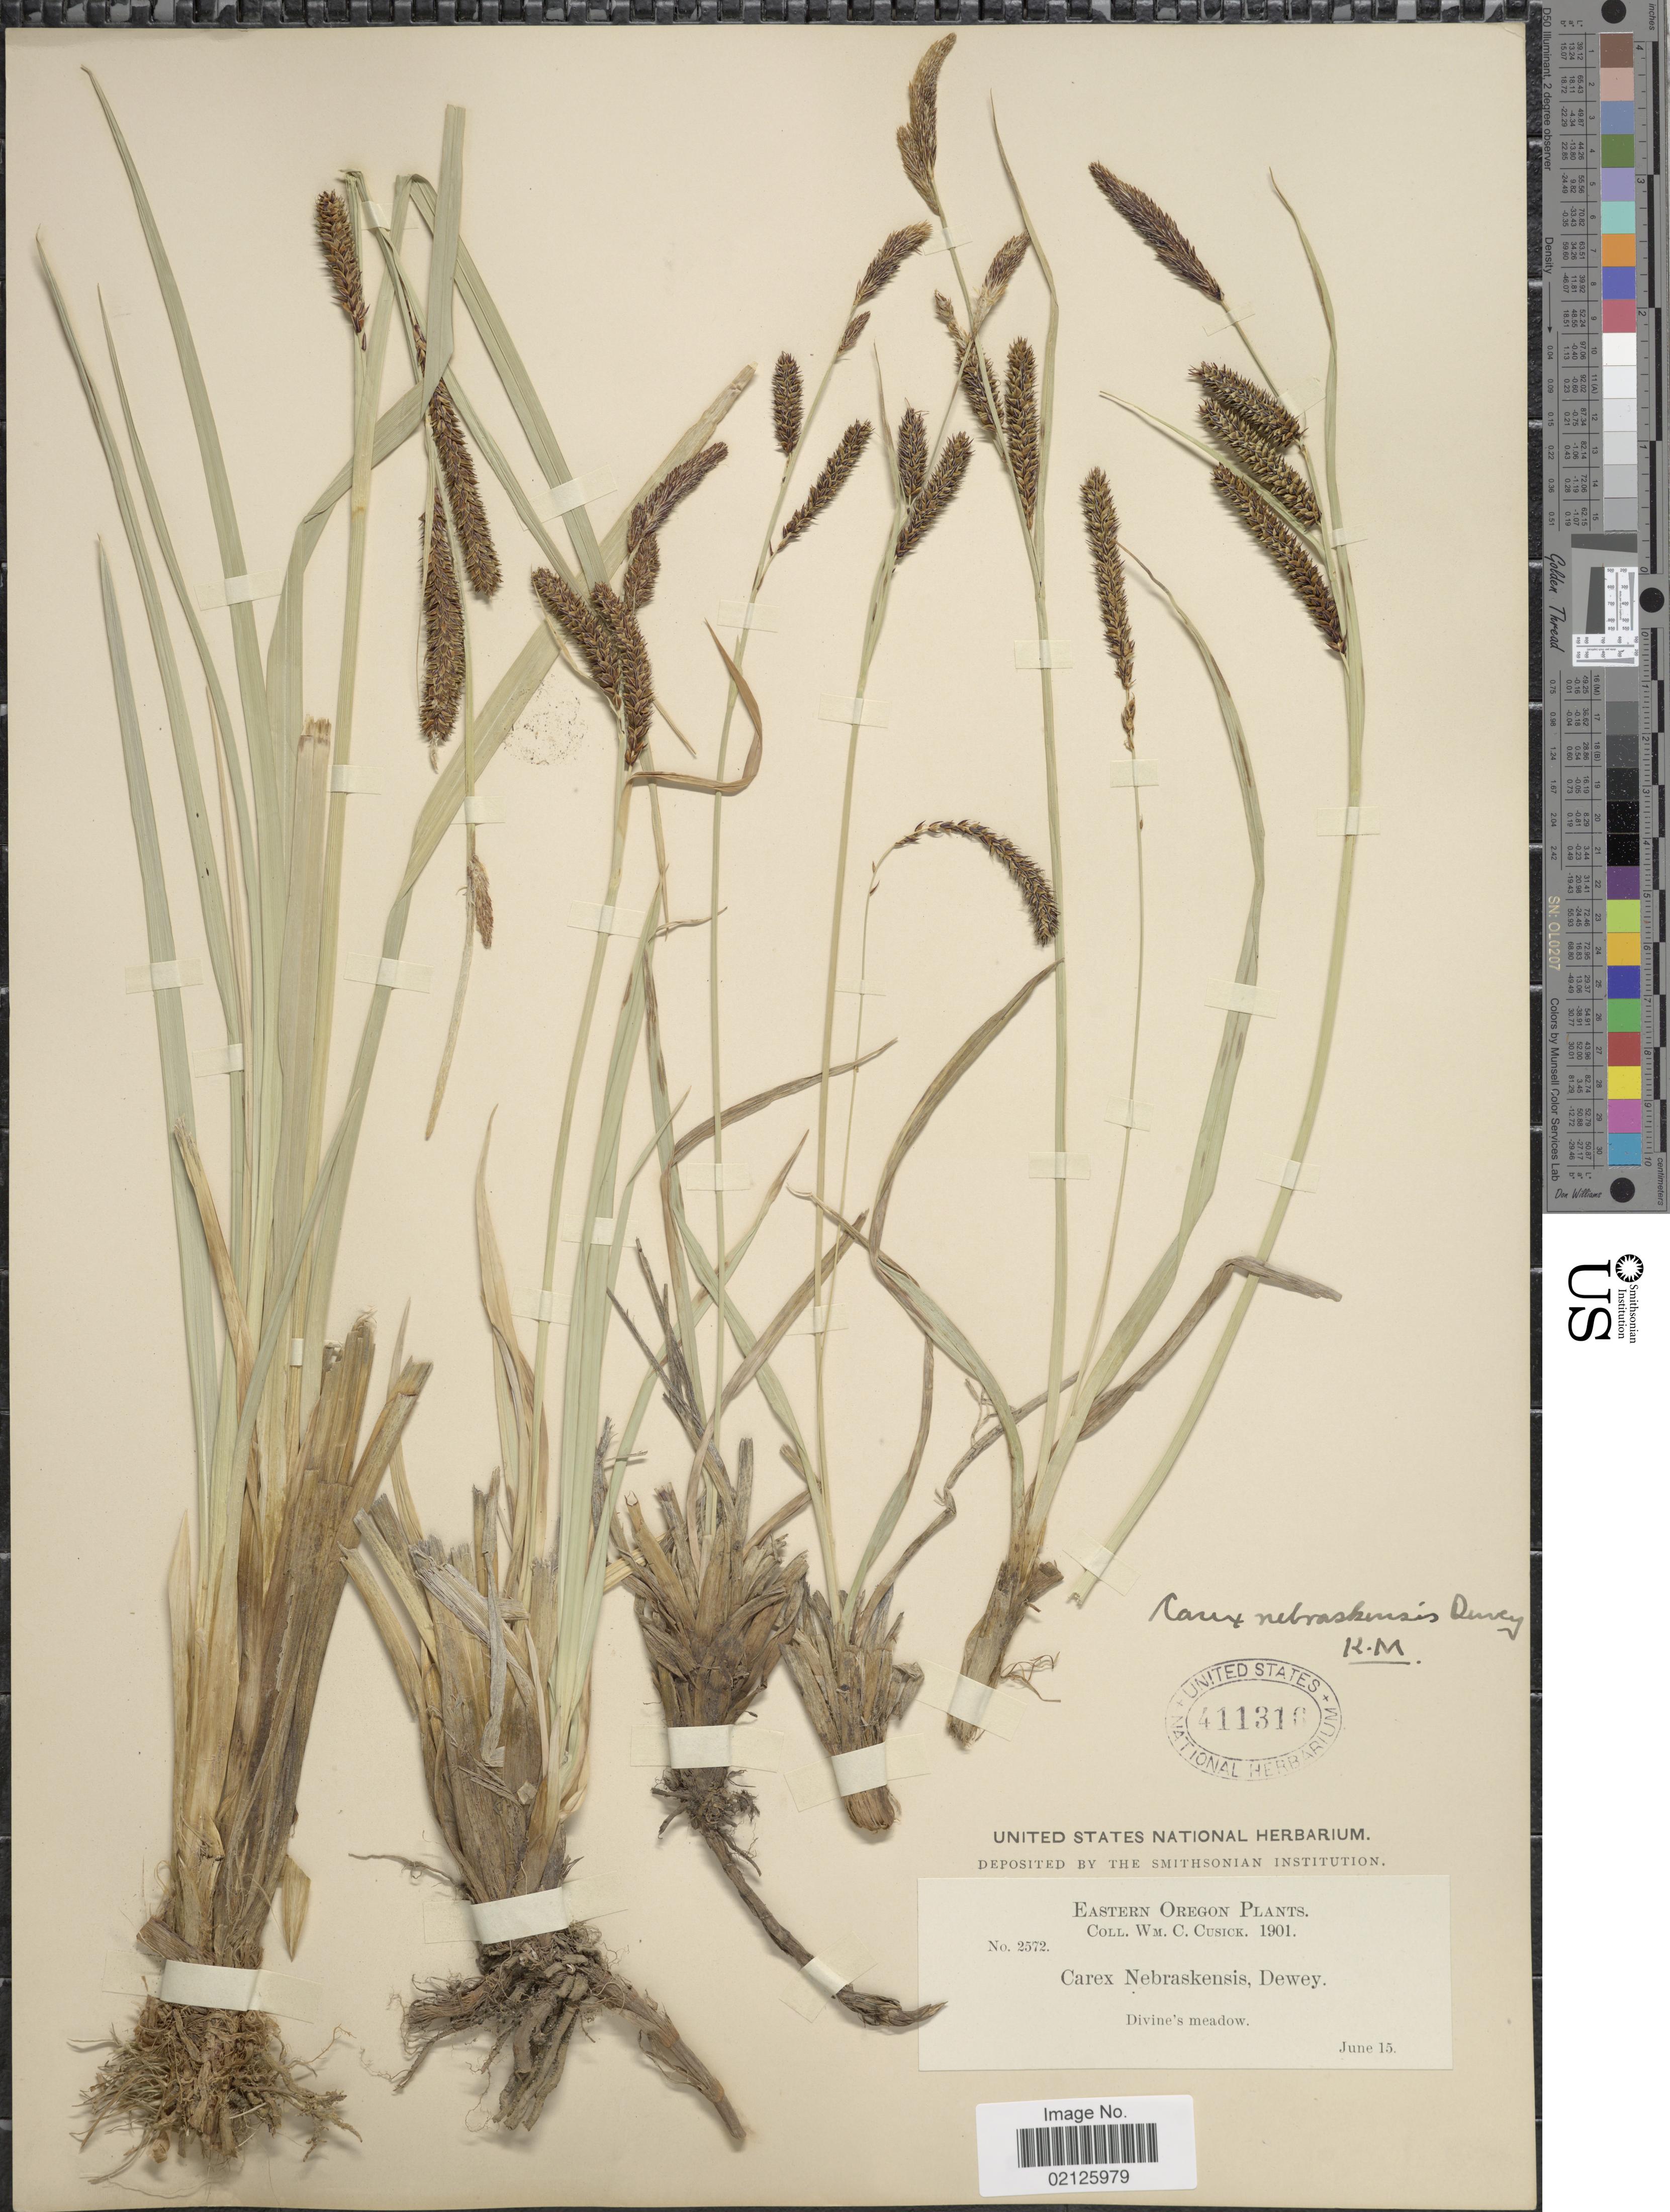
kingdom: Plantae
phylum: Tracheophyta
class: Liliopsida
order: Poales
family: Cyperaceae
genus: Carex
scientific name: Carex nebrascensis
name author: Dewey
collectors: W. C. Cusick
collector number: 2572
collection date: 1901-06-15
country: United States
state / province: Oregon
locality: Eastern Oregon, Divine's meadow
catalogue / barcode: US 411316